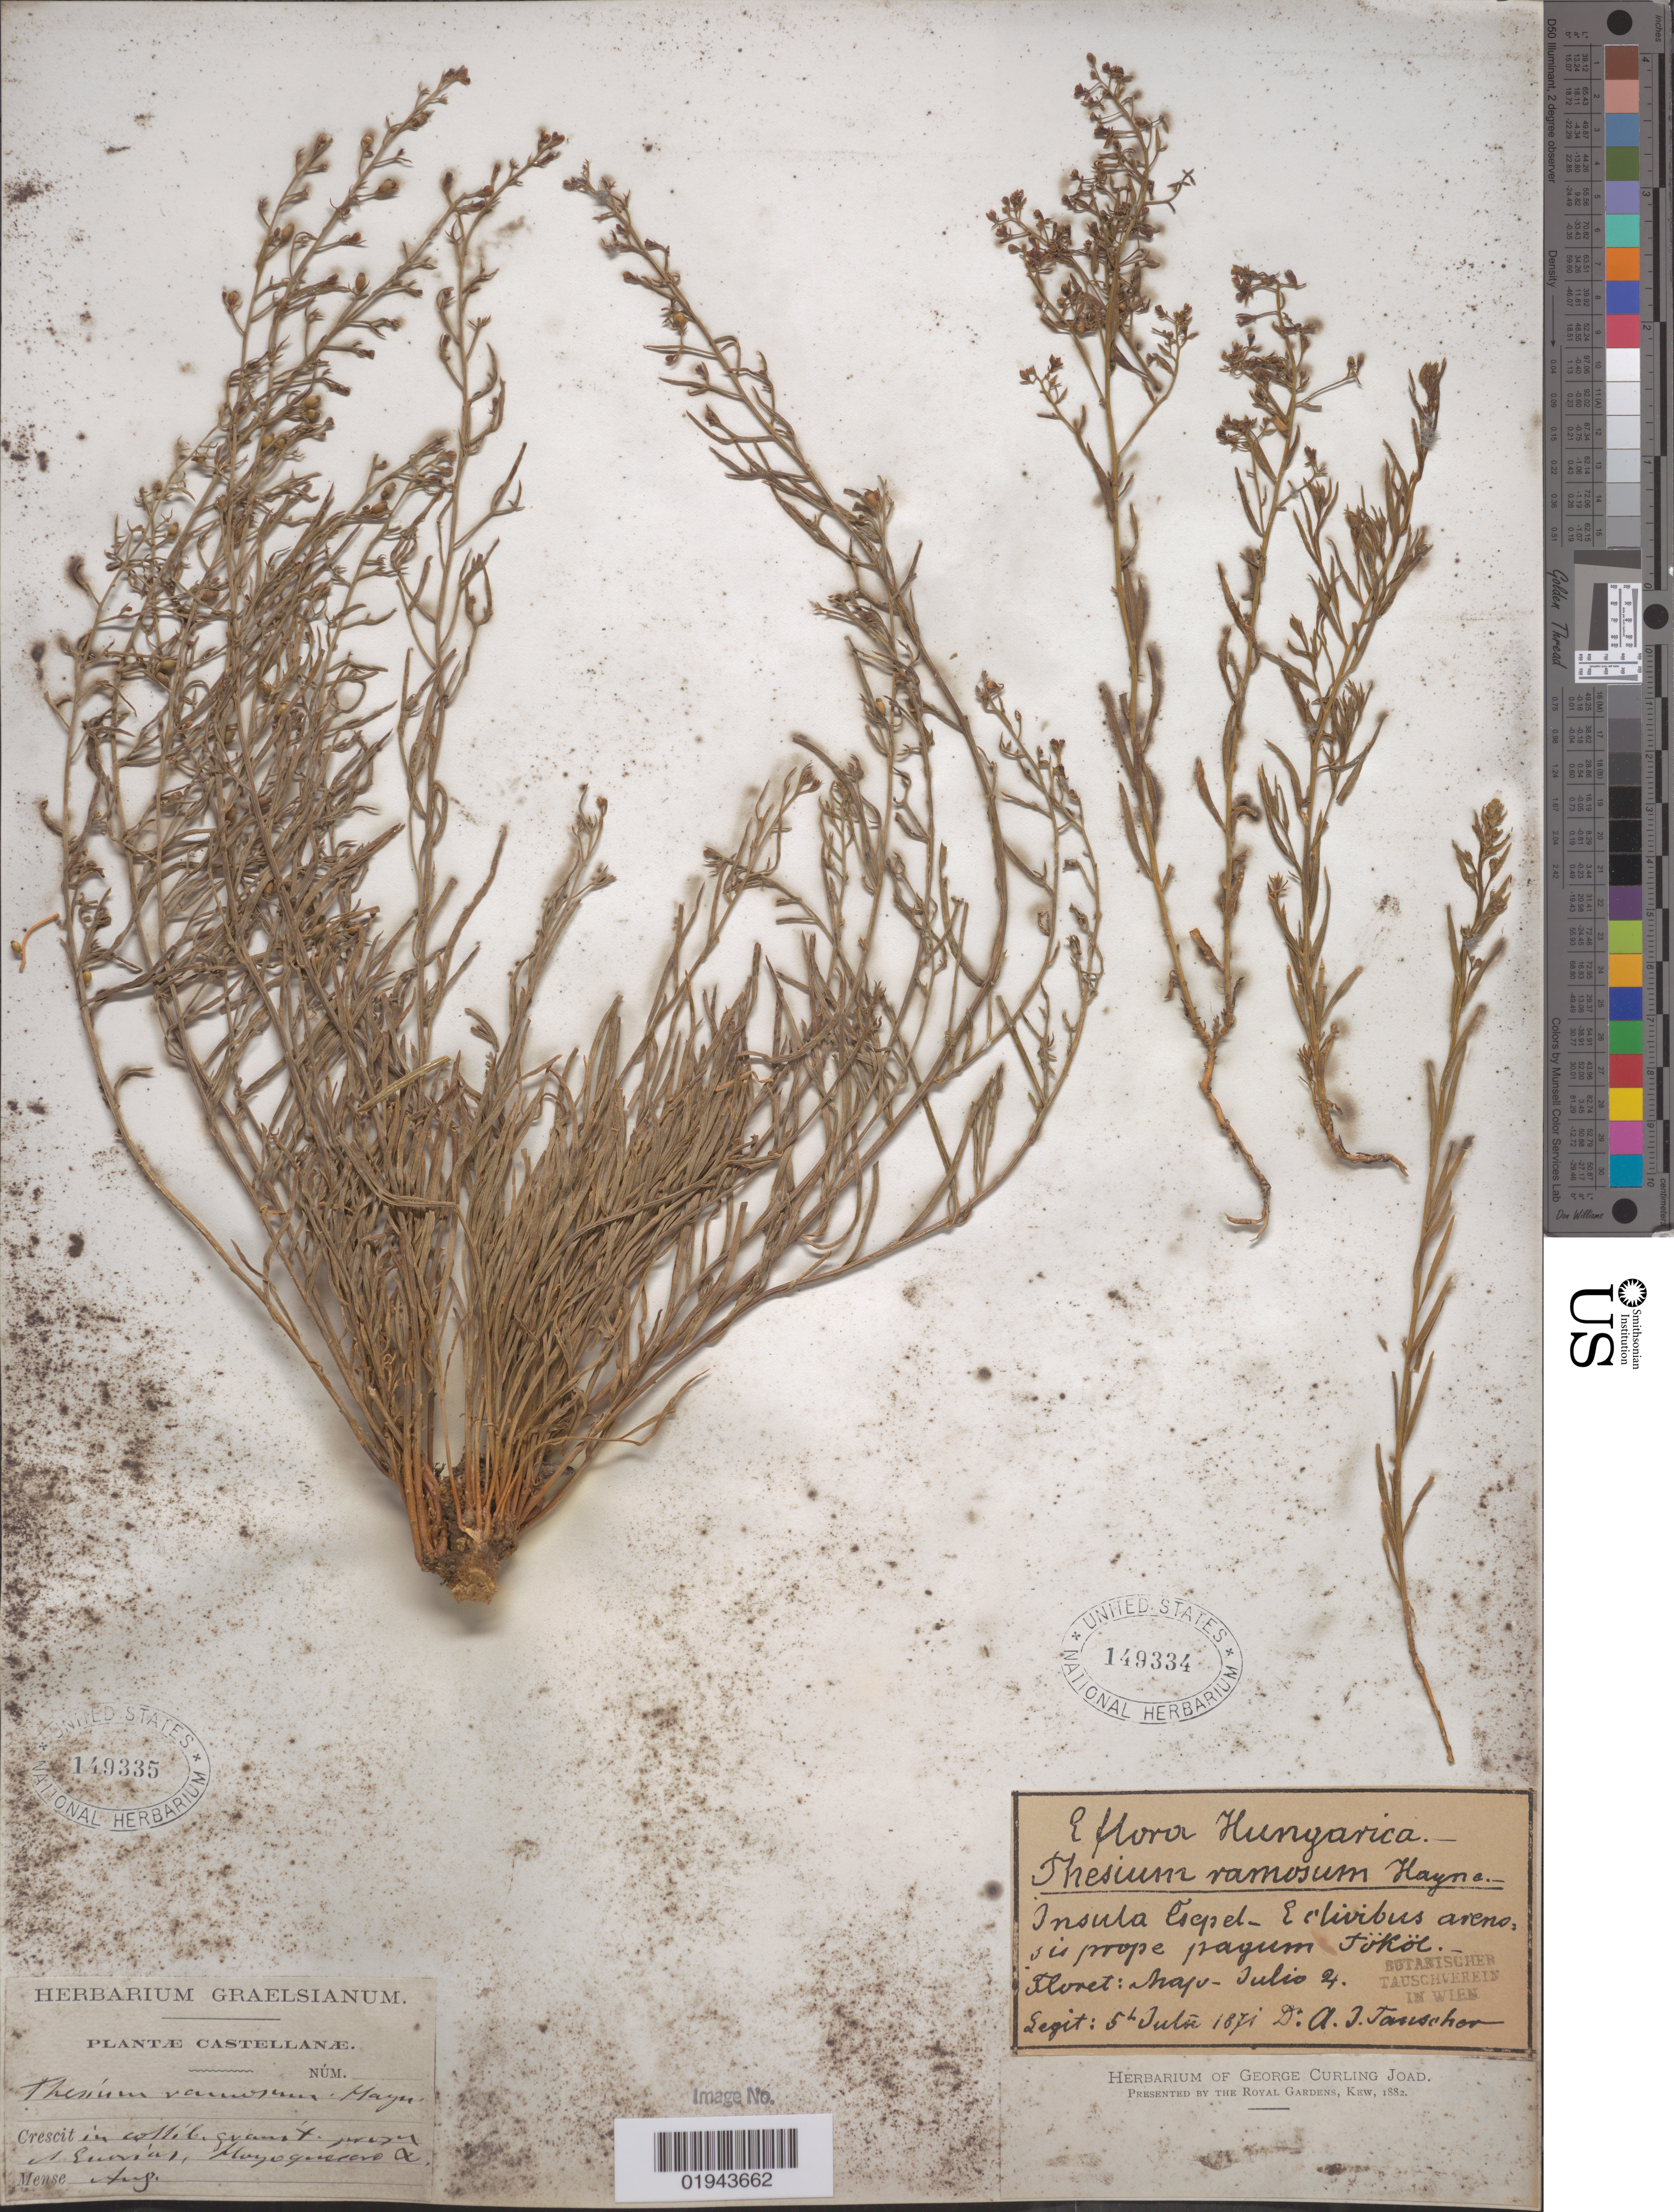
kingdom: Plantae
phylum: Tracheophyta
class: Magnoliopsida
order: Santalales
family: Thesiaceae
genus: Thesium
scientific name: Thesium ramosum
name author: Hayne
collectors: ex Herb. Graelsianum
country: Spain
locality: Castellanæ. In collib. granit. prope et Escorial, Hoyo Guerrero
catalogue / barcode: US 149335-2